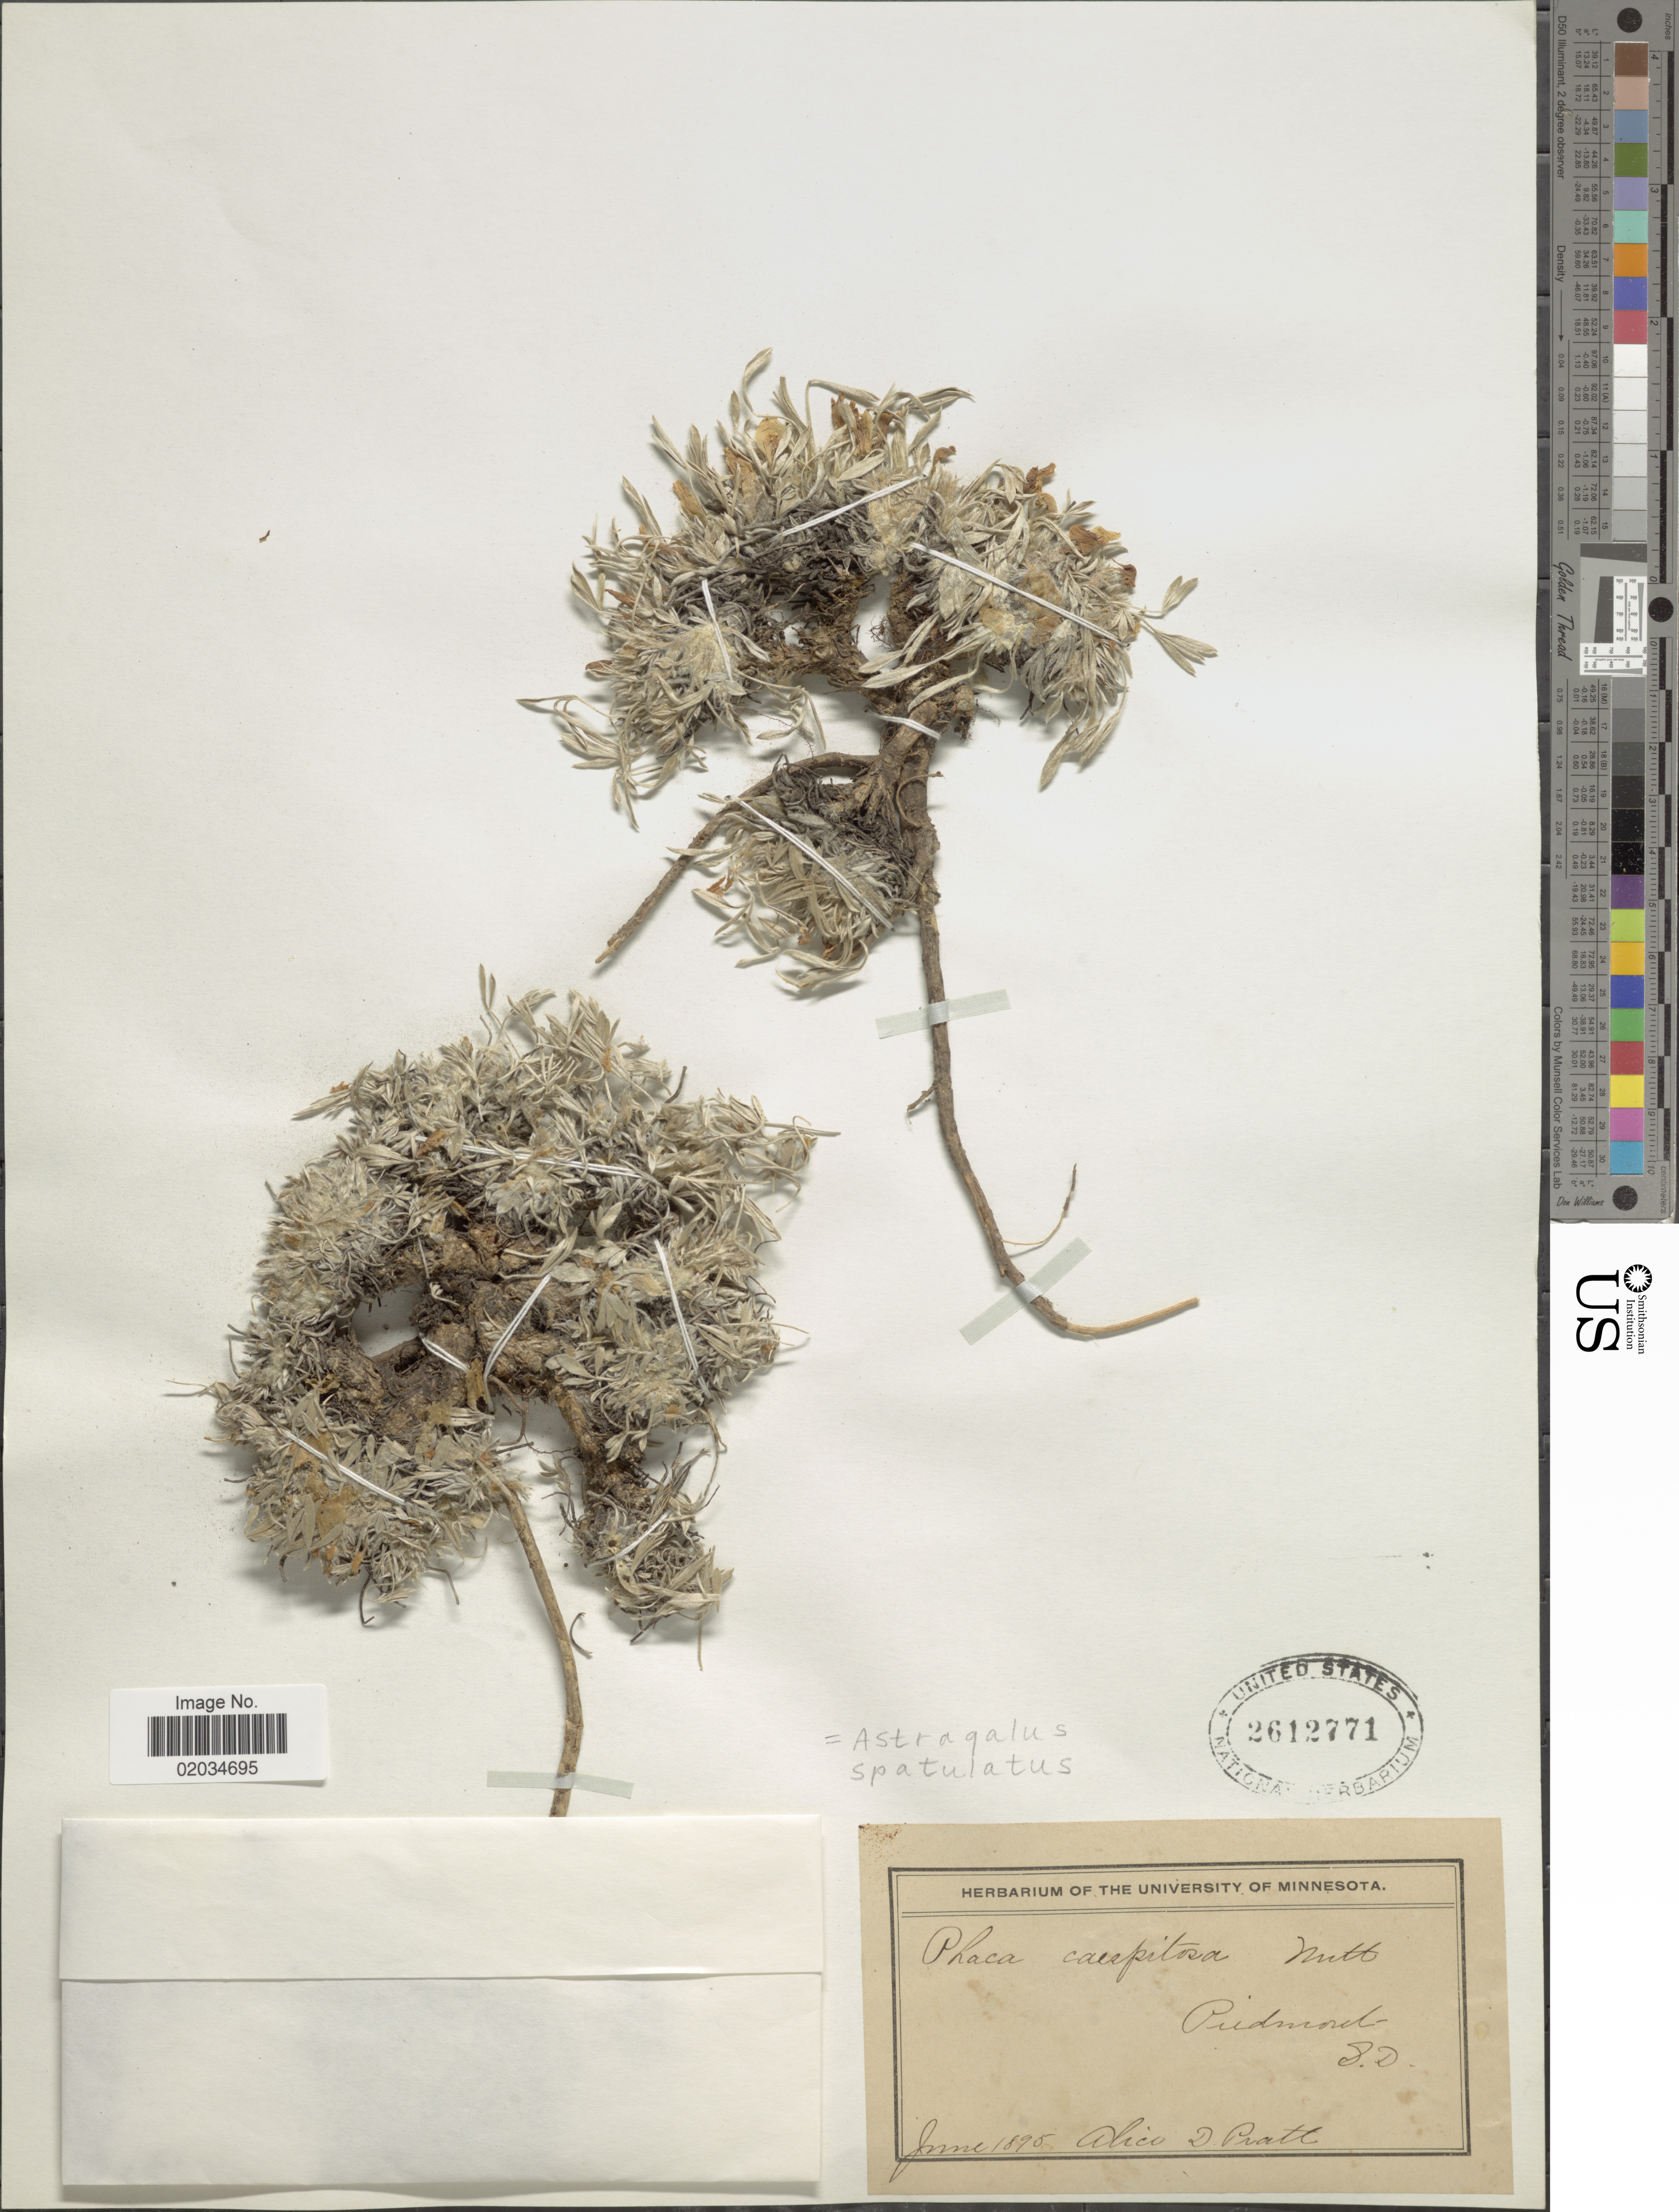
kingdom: Plantae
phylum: Tracheophyta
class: Magnoliopsida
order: Fabales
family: Fabaceae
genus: Astragalus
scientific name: Astragalus sparsiflorus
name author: A. Gray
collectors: A. Pratt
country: United States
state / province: South Dakota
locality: Piedmont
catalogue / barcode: US 2612771